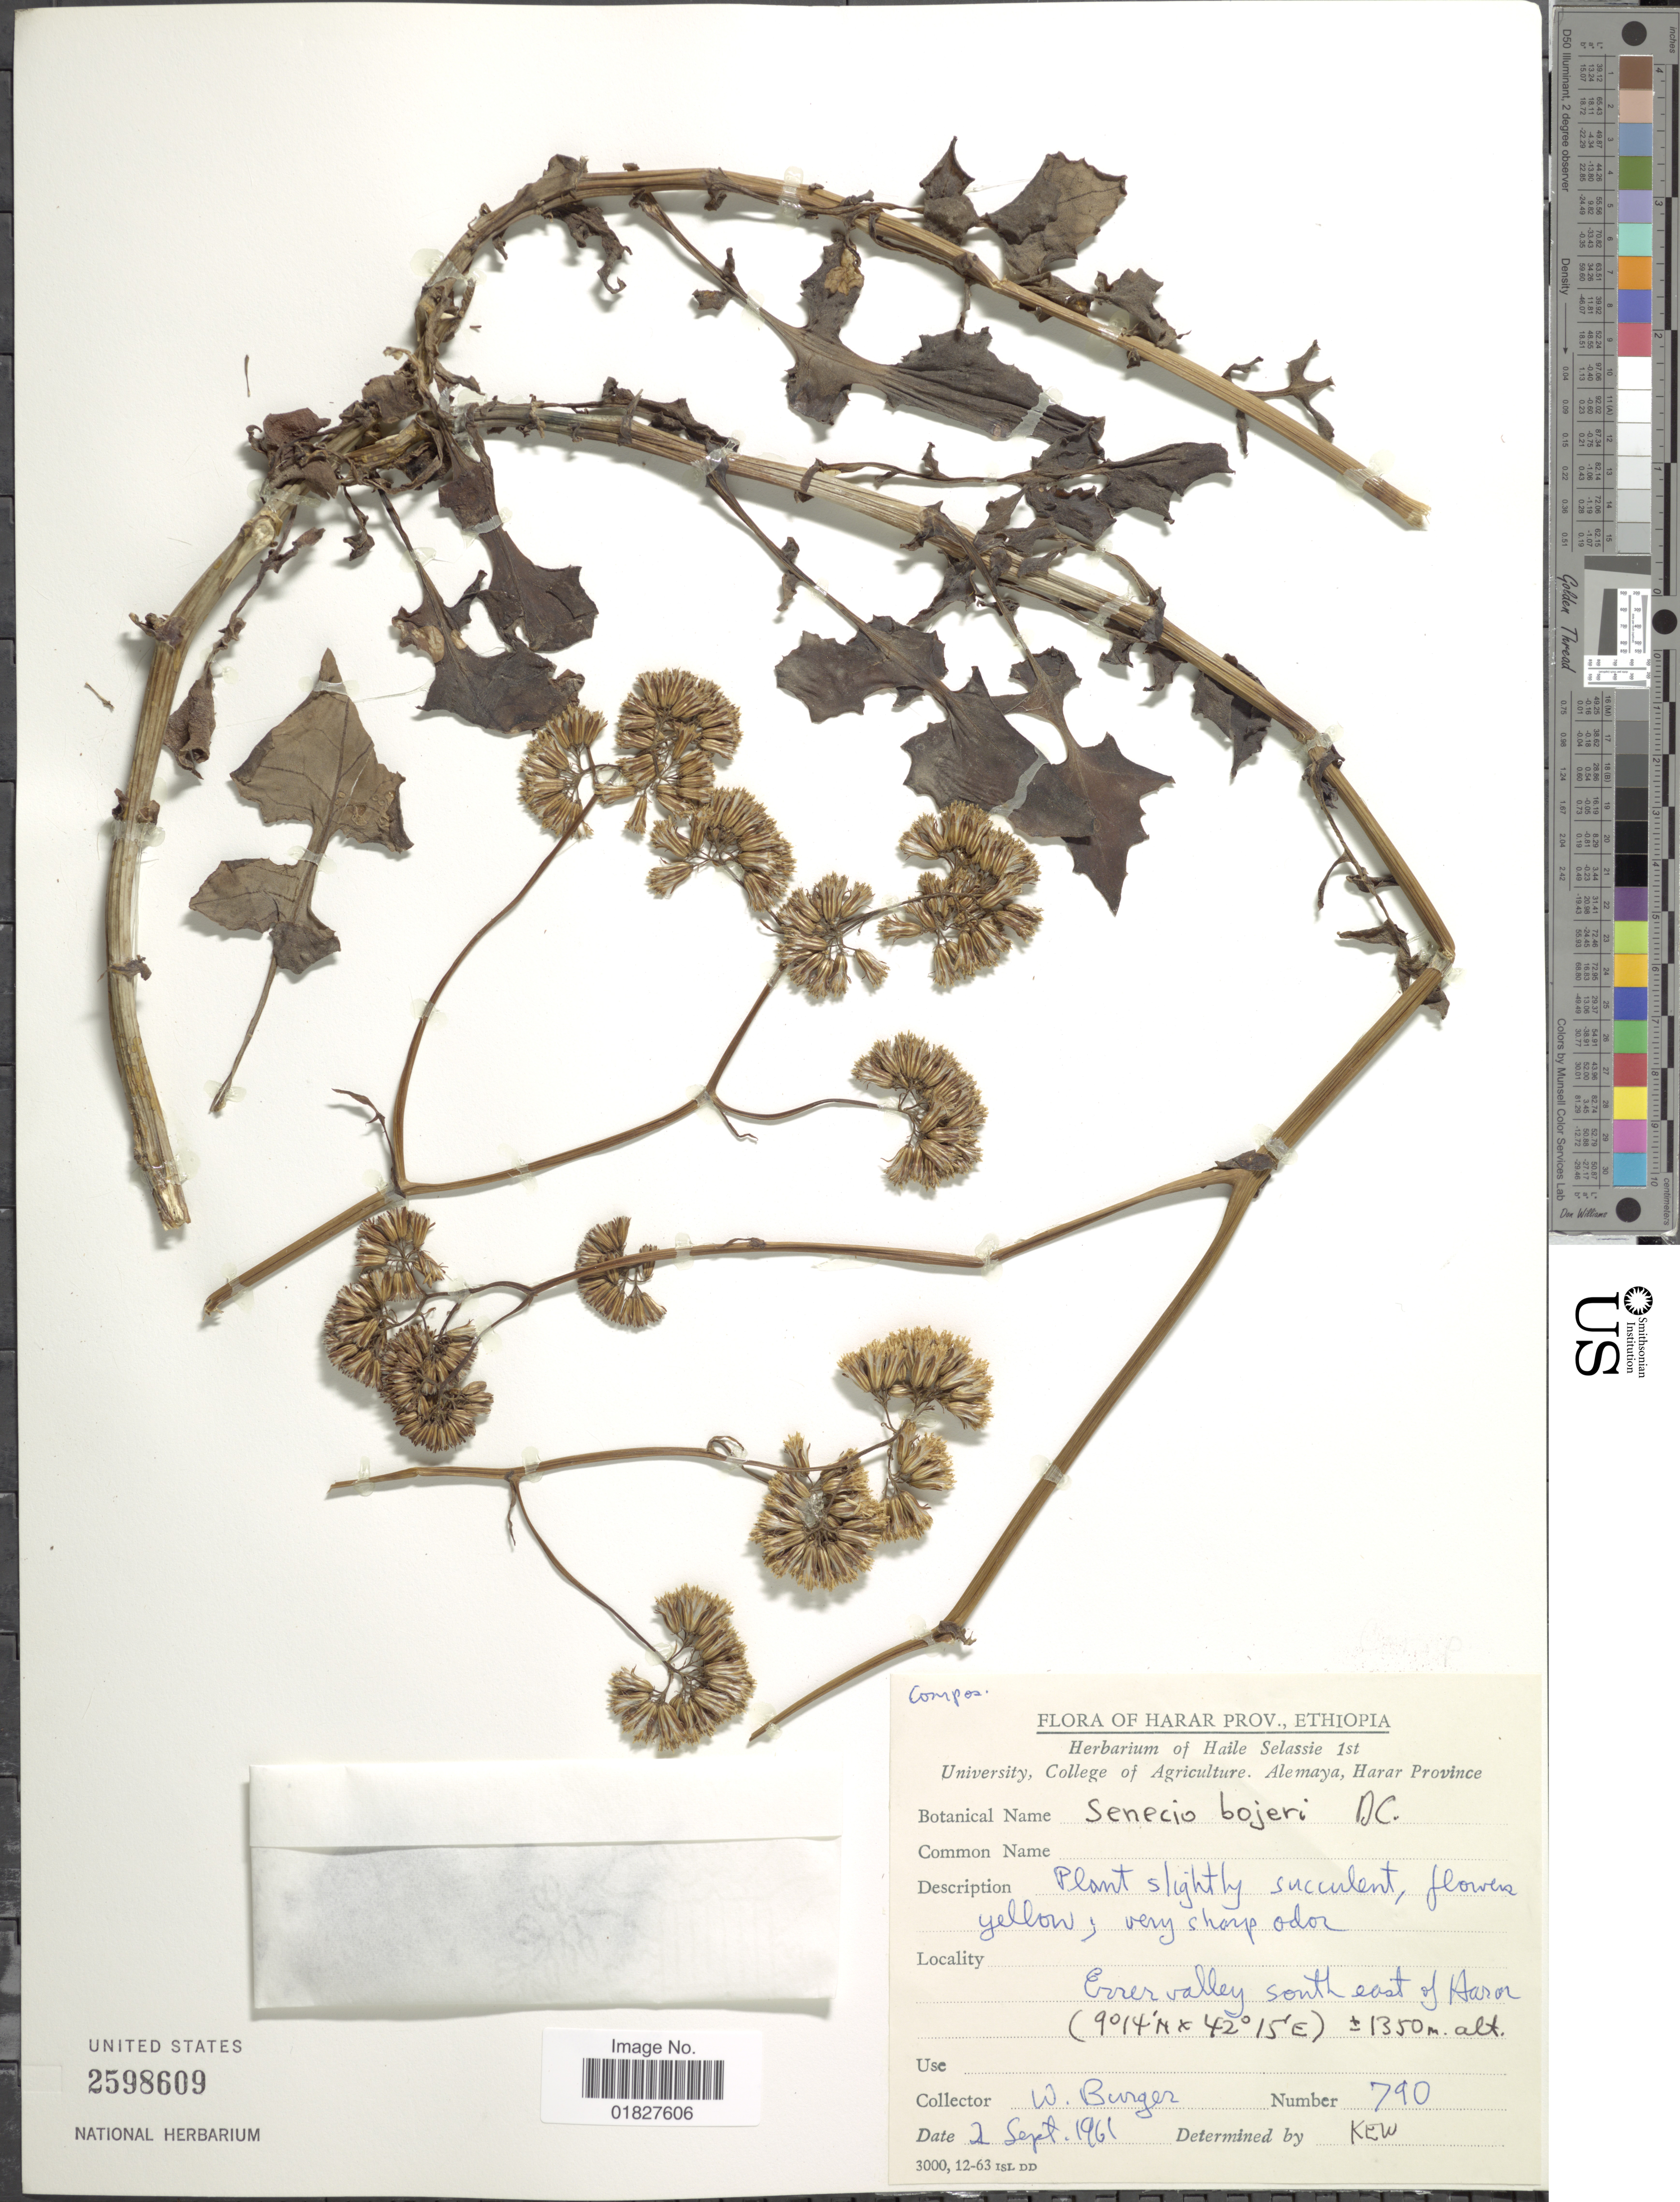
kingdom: Plantae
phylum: Tracheophyta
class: Magnoliopsida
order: Asterales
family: Asteraceae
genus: Solanecio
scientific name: Solanecio angulatus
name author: (Vahl) C. Jeffrey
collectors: W. Burger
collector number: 790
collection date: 1961-09-02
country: Ethiopia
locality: Harar Prov., Errer [interpreted] Valley south east of Harar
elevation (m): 1350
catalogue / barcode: US 2598609